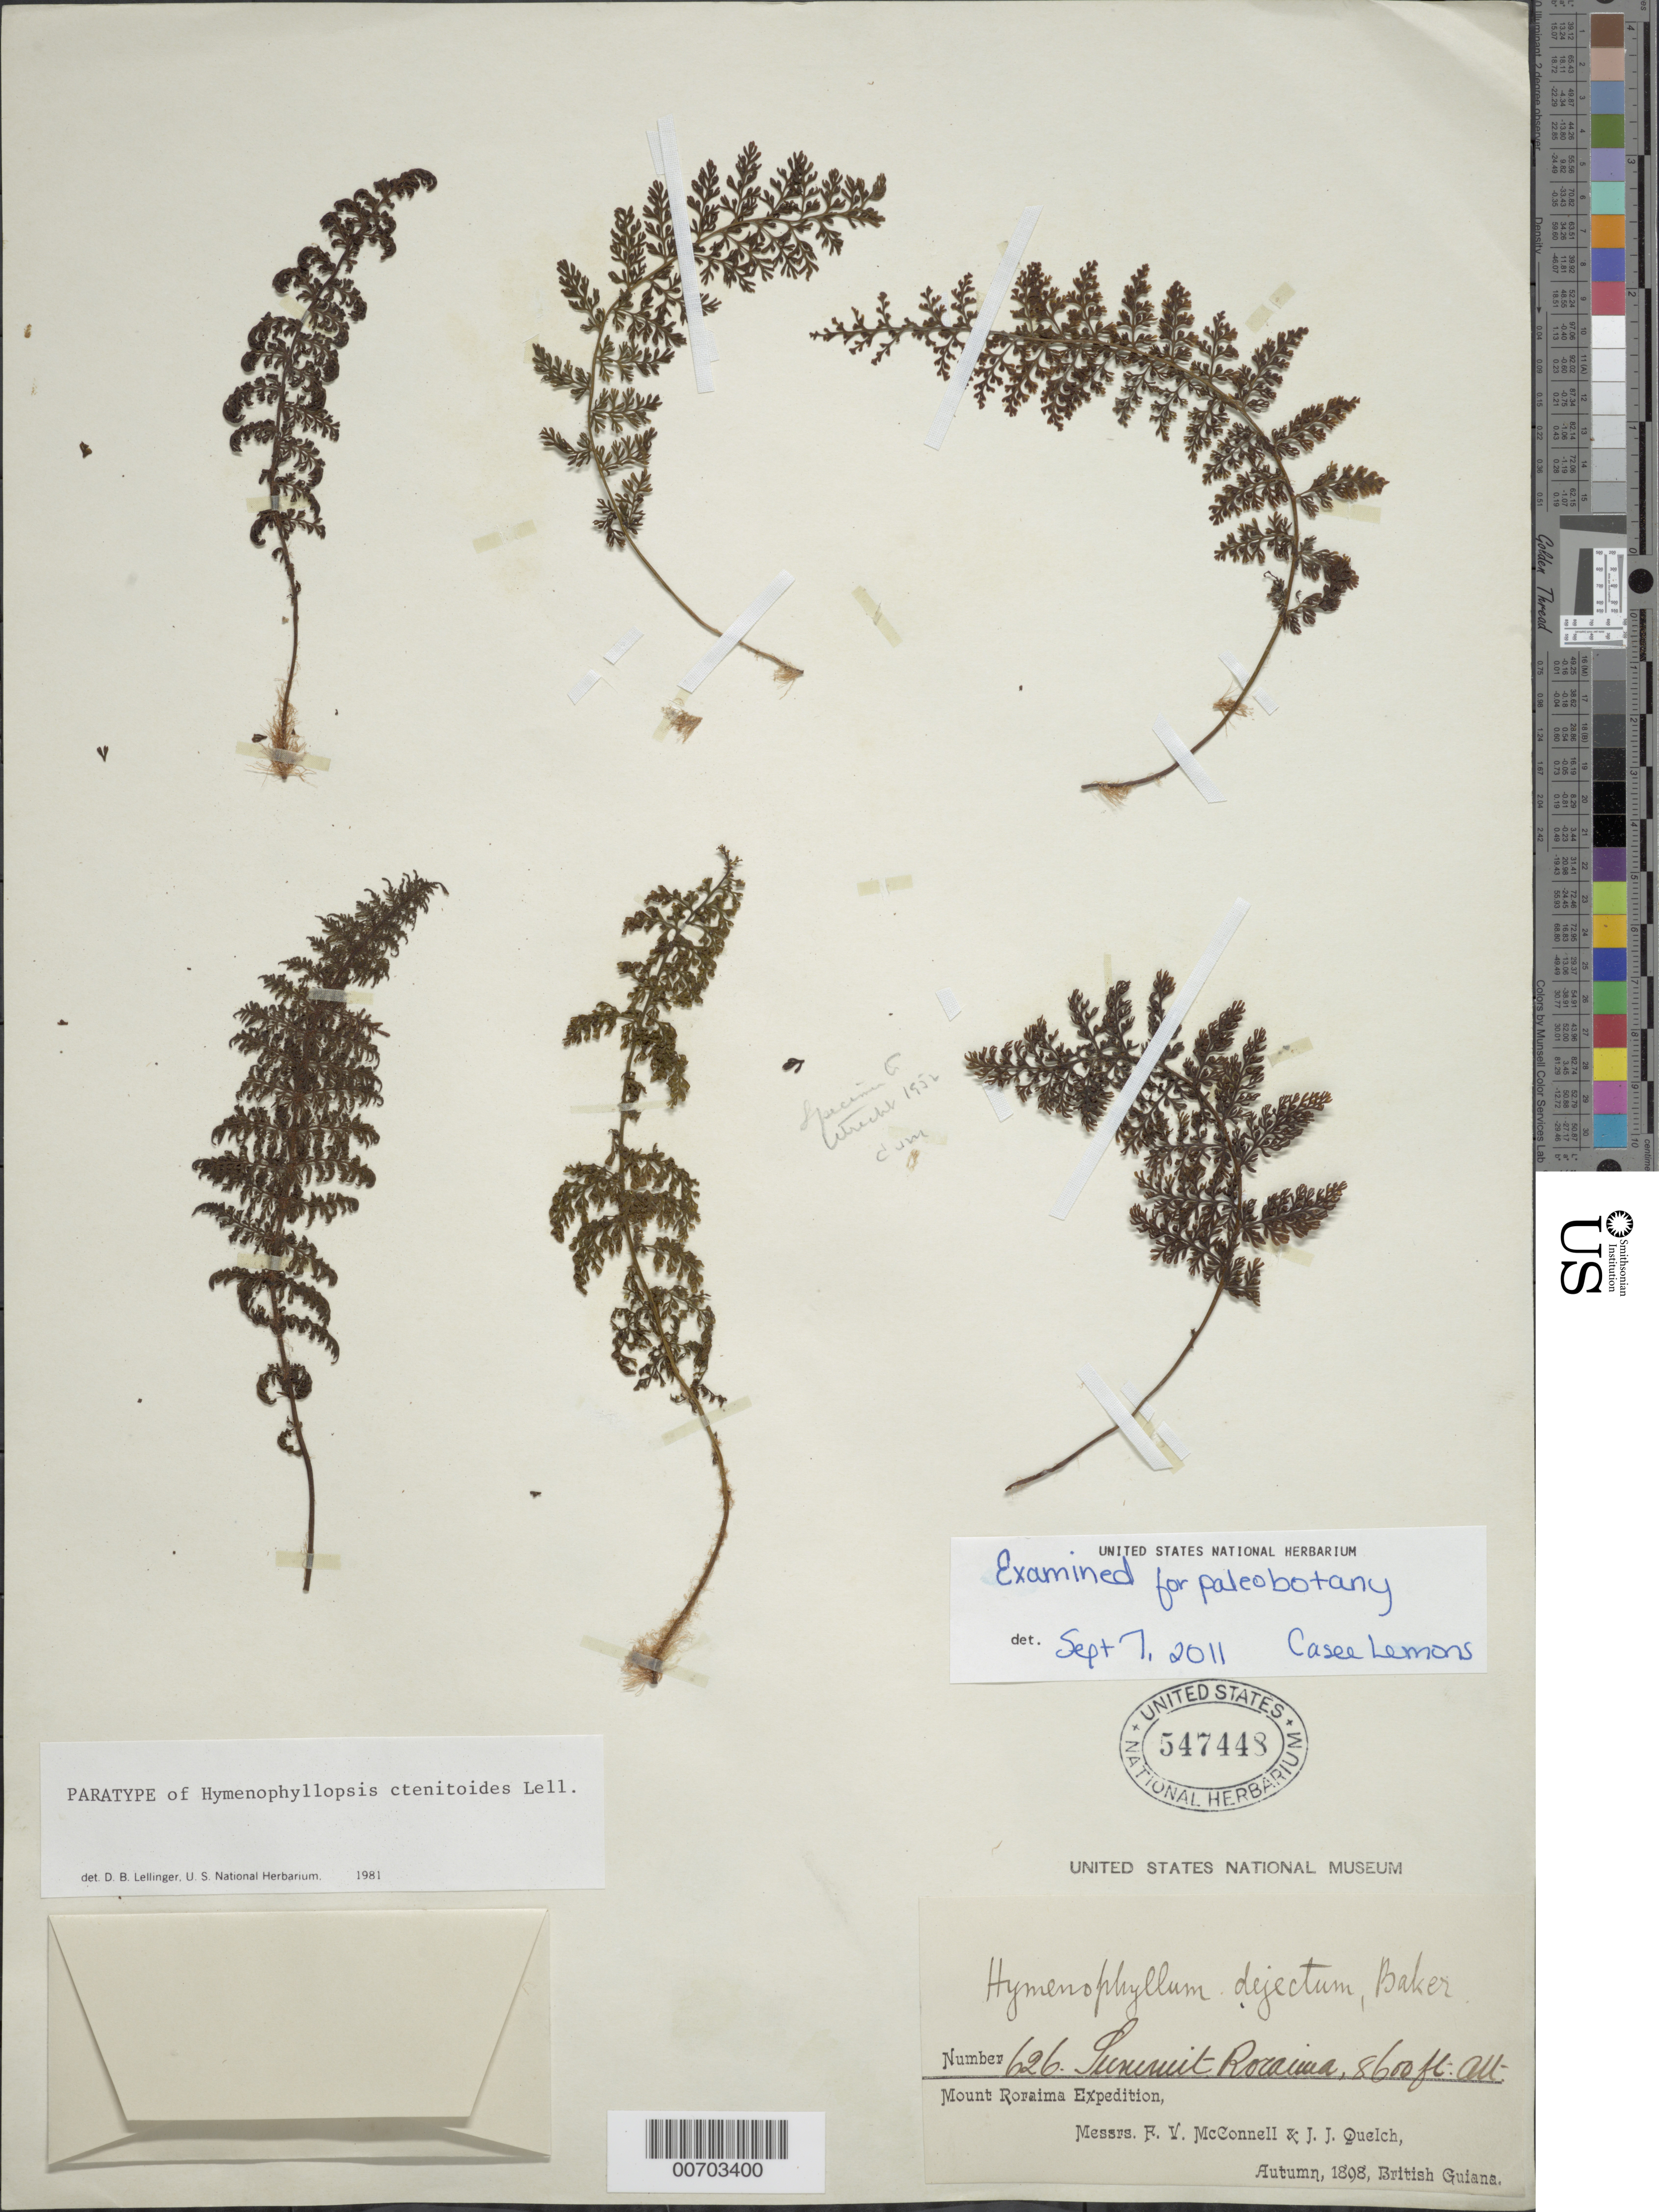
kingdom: Plantae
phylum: Tracheophyta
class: Polypodiopsida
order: Cyatheales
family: Cyatheaceae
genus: Cyathea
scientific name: Cyathea ctenitoides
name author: (Lellinger) Christenh.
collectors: F. McConnell & J. Quelch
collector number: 626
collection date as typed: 1898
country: Guyana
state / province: Cuyuni-Mazaruni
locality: Mt. Roraima, summit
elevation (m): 2621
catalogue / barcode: US 547448